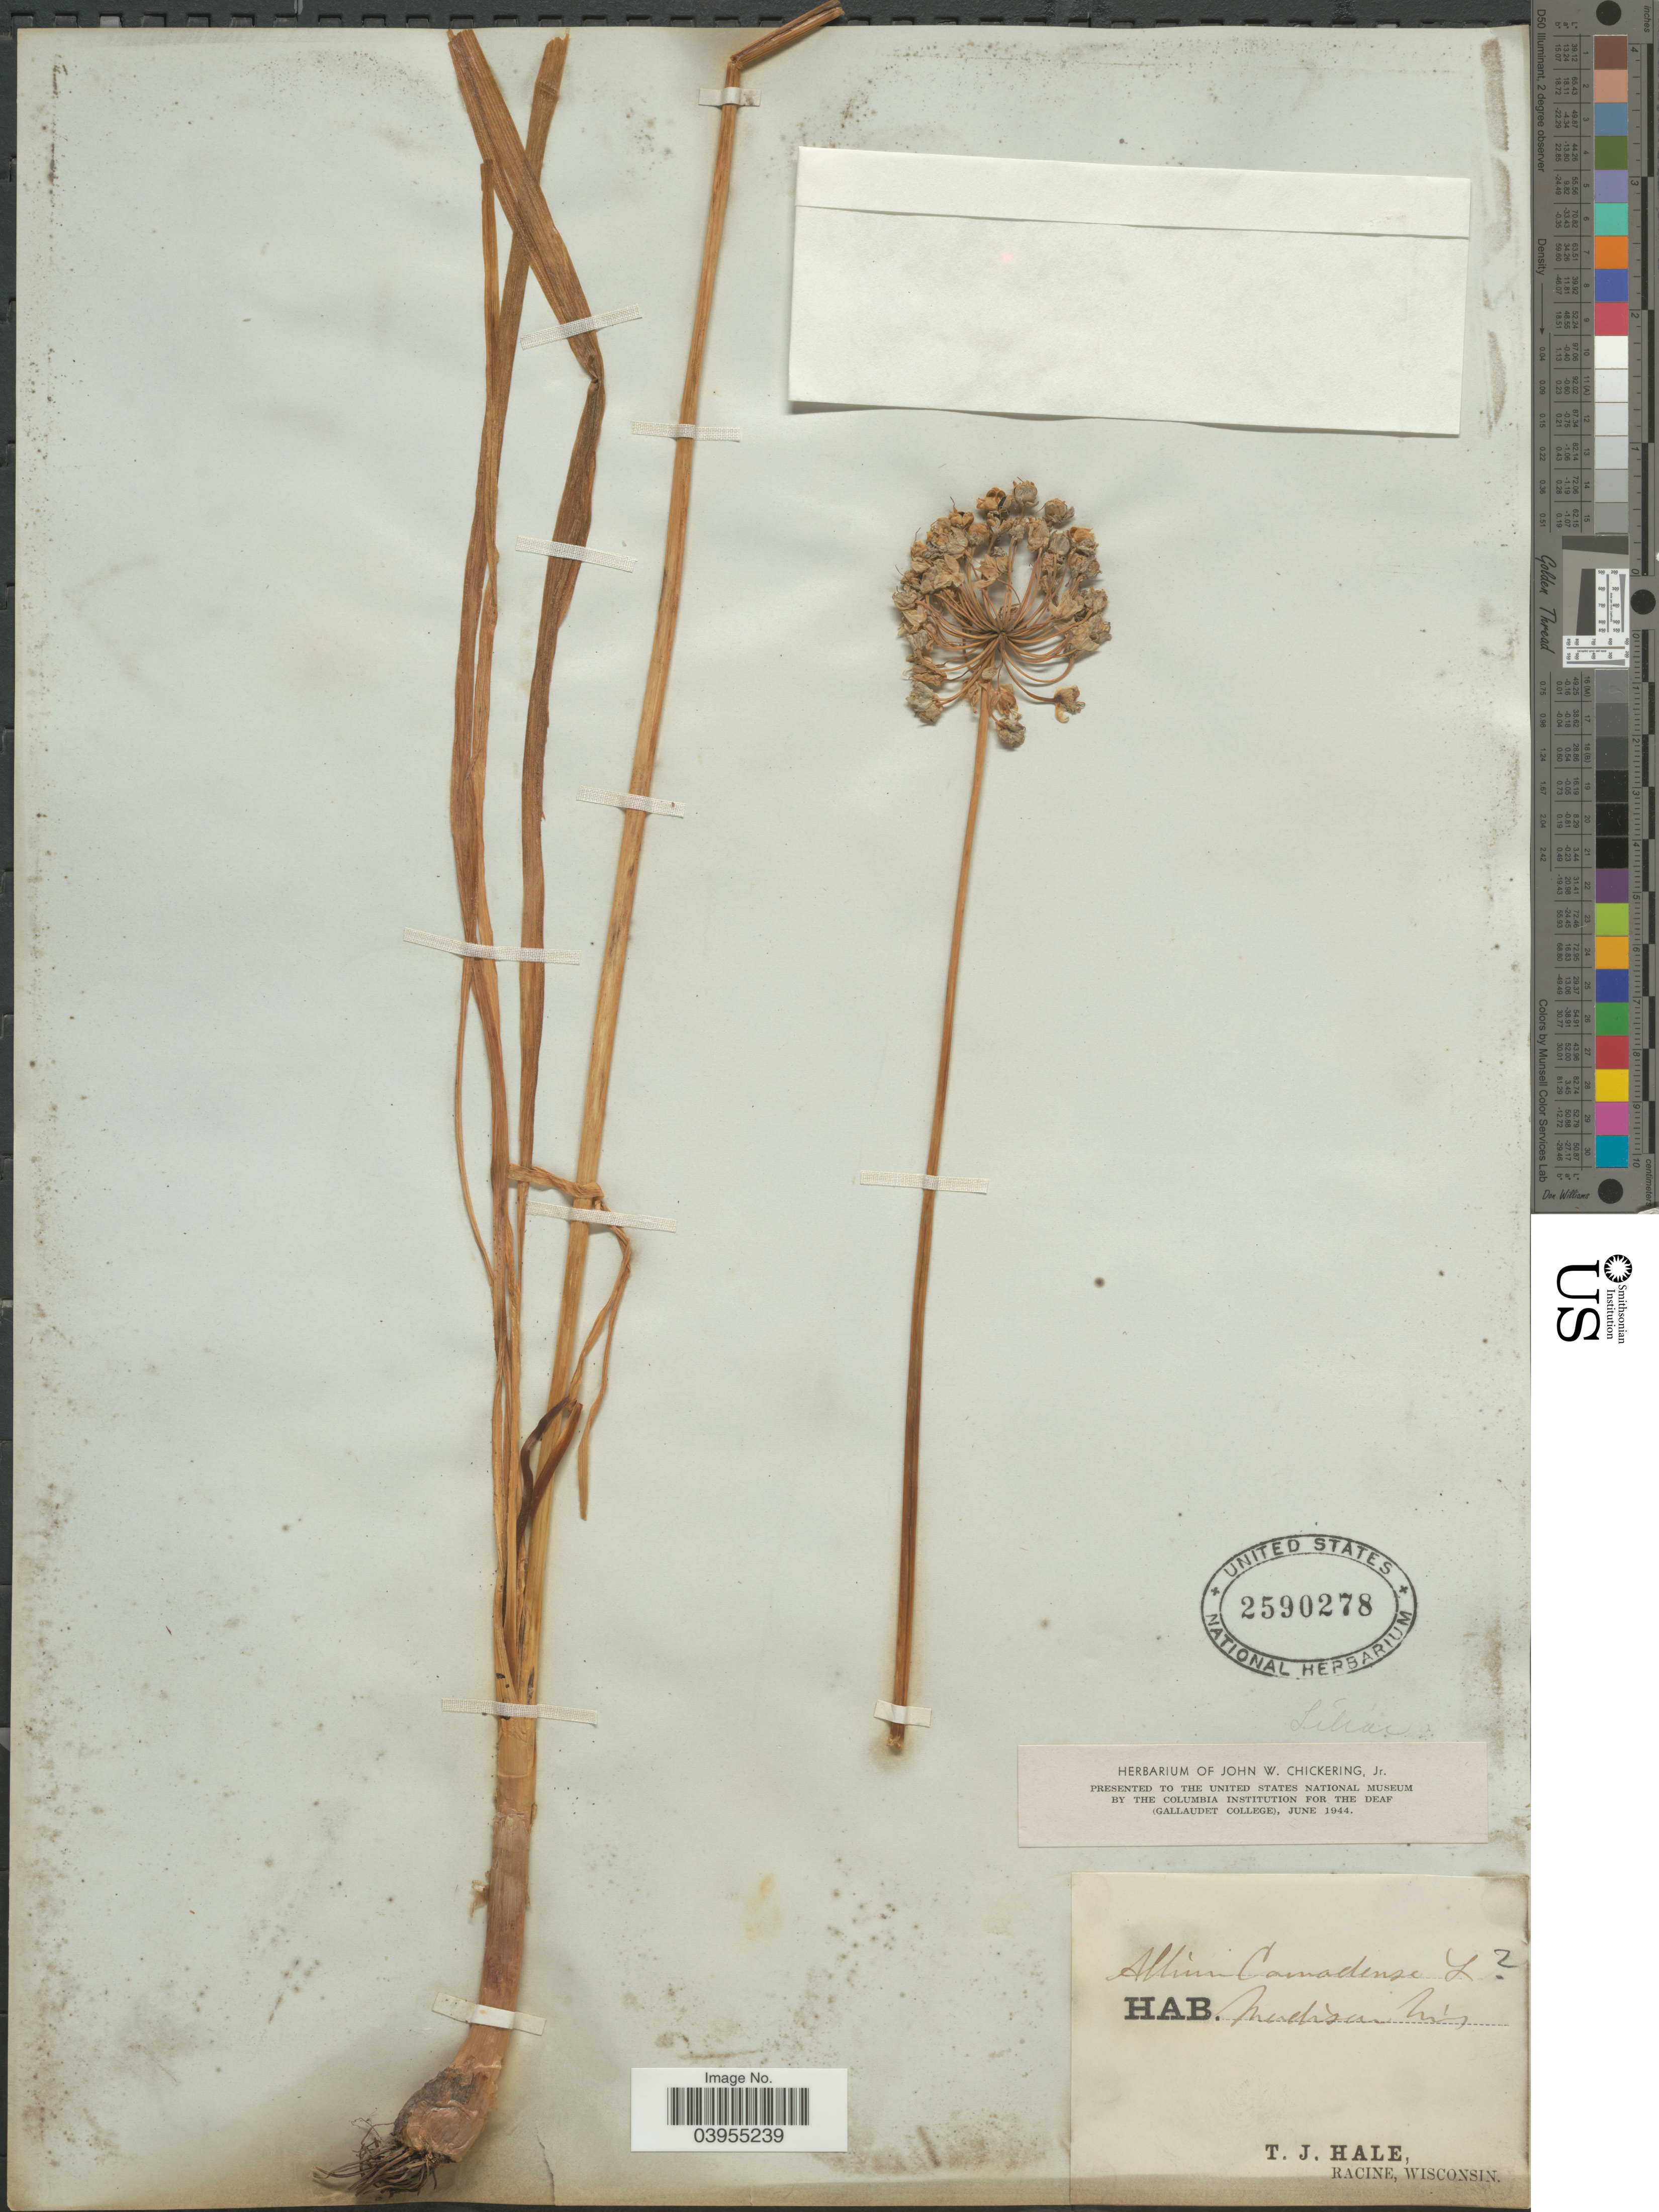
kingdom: Plantae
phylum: Tracheophyta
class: Liliopsida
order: Asparagales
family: Amaryllidaceae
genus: Allium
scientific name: Allium canadense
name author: L.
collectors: T. Hale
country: United States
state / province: Wisconsin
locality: Madison.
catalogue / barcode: US 2590278